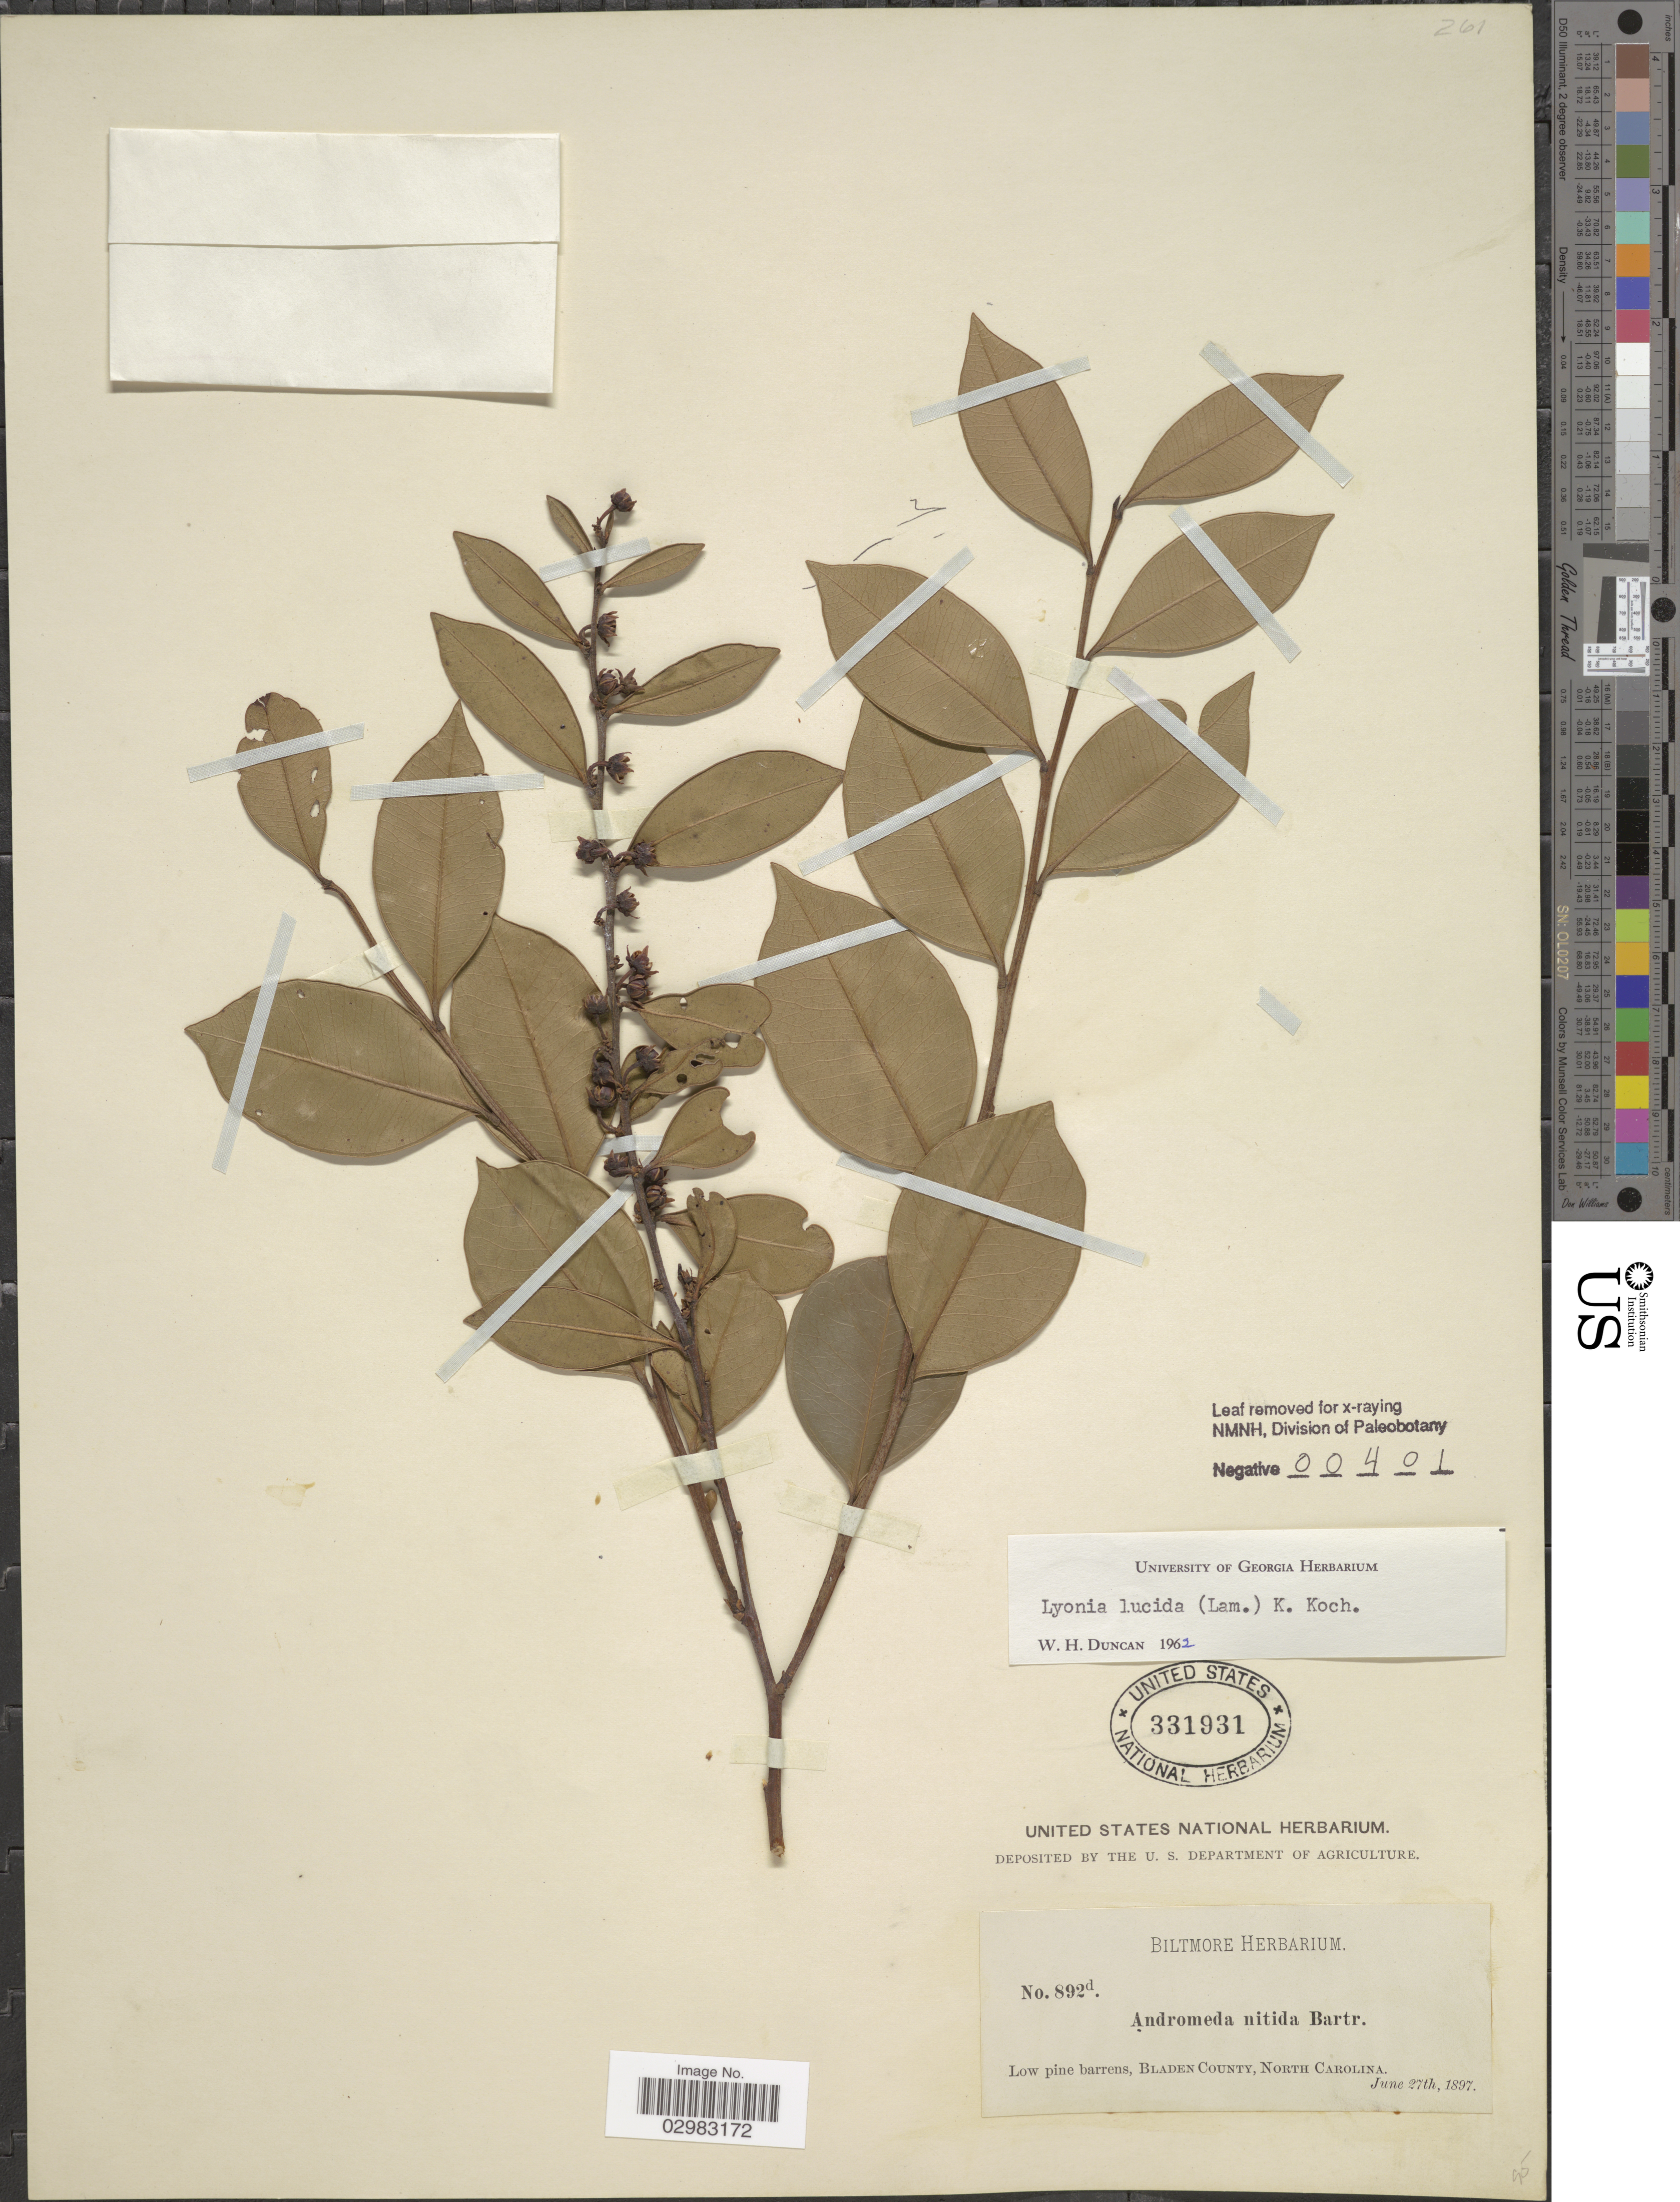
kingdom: Plantae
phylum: Tracheophyta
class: Magnoliopsida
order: Ericales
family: Ericaceae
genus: Lyonia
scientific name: Lyonia lucida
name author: K. Koch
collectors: ex herb. Biltmore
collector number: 892d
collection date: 1897-06-27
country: United States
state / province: North Carolina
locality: Low pine barrens, Bladen County.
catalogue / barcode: US 331931